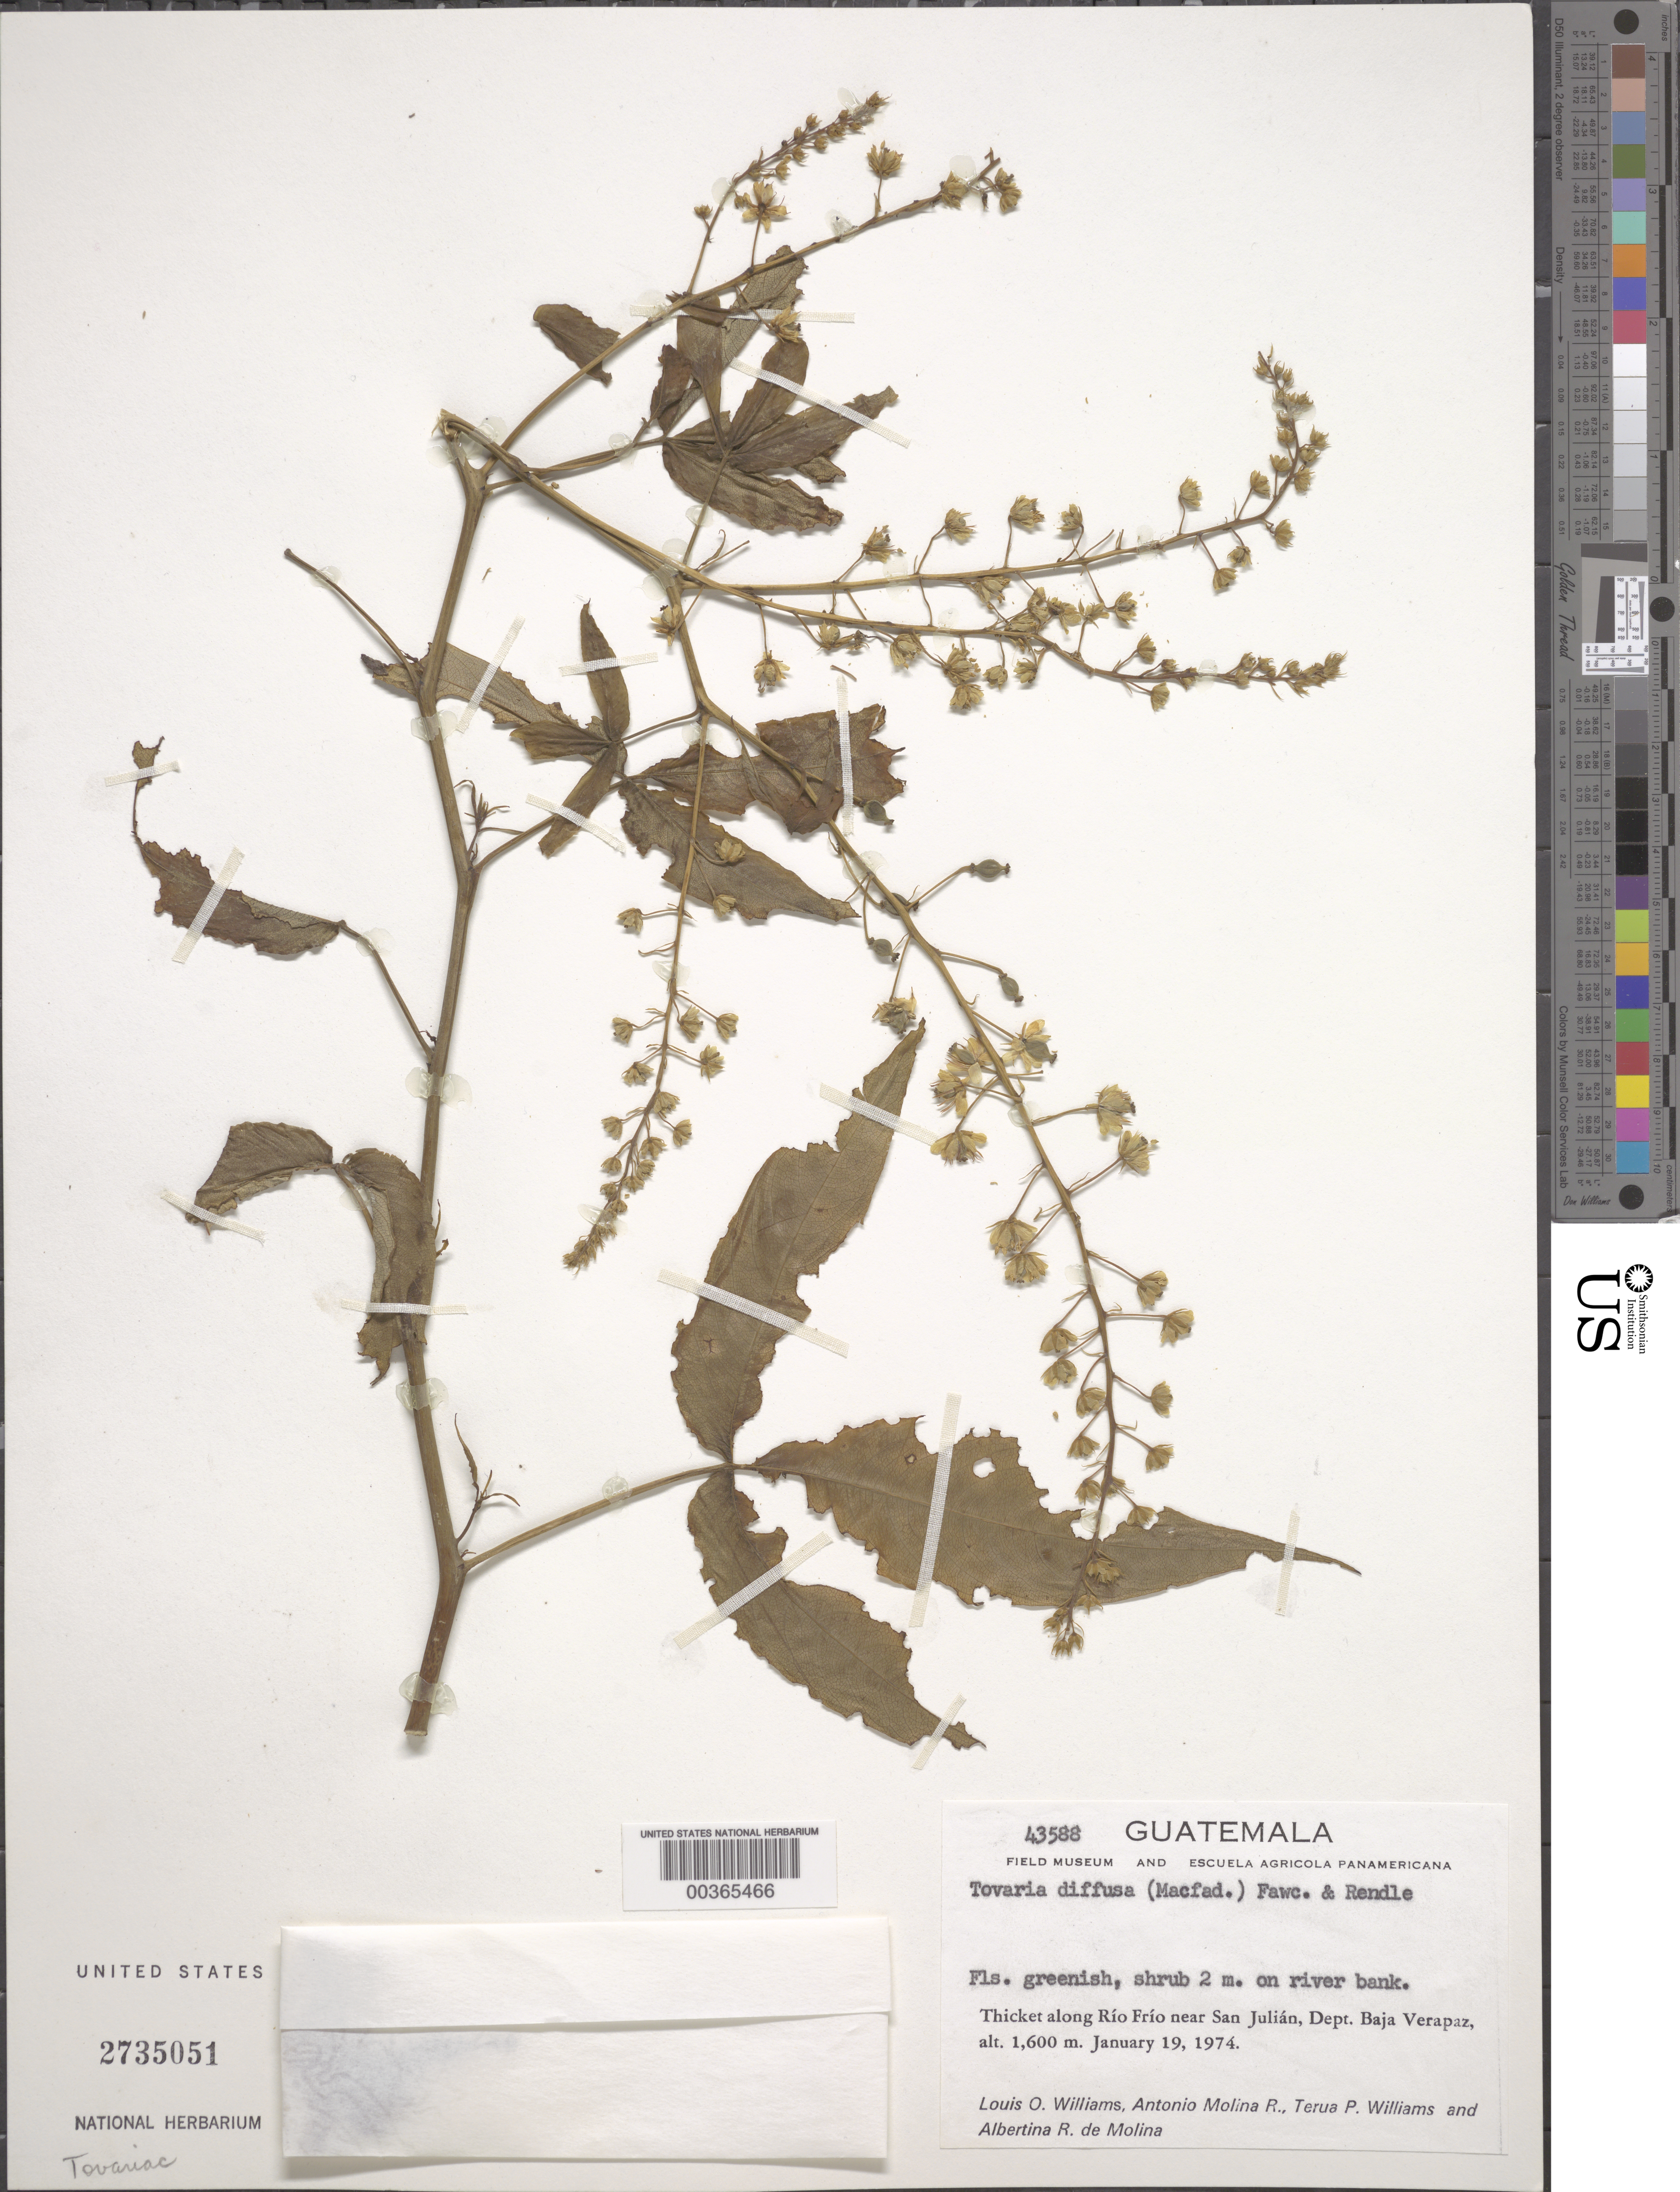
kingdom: Plantae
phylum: Tracheophyta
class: Magnoliopsida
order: Brassicales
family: Tovariaceae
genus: Tovaria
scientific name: Tovaria diffusa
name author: (Macfad.) Fawc. & Rendle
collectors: L. O. Williams, A. Molina R., T. P. Williams & A. R. Molina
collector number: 43588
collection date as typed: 19 Jan 1974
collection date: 1974-01-19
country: Guatemala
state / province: Baja Verapaz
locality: Rio Frio, near San Julian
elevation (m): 1600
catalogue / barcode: US 2735051